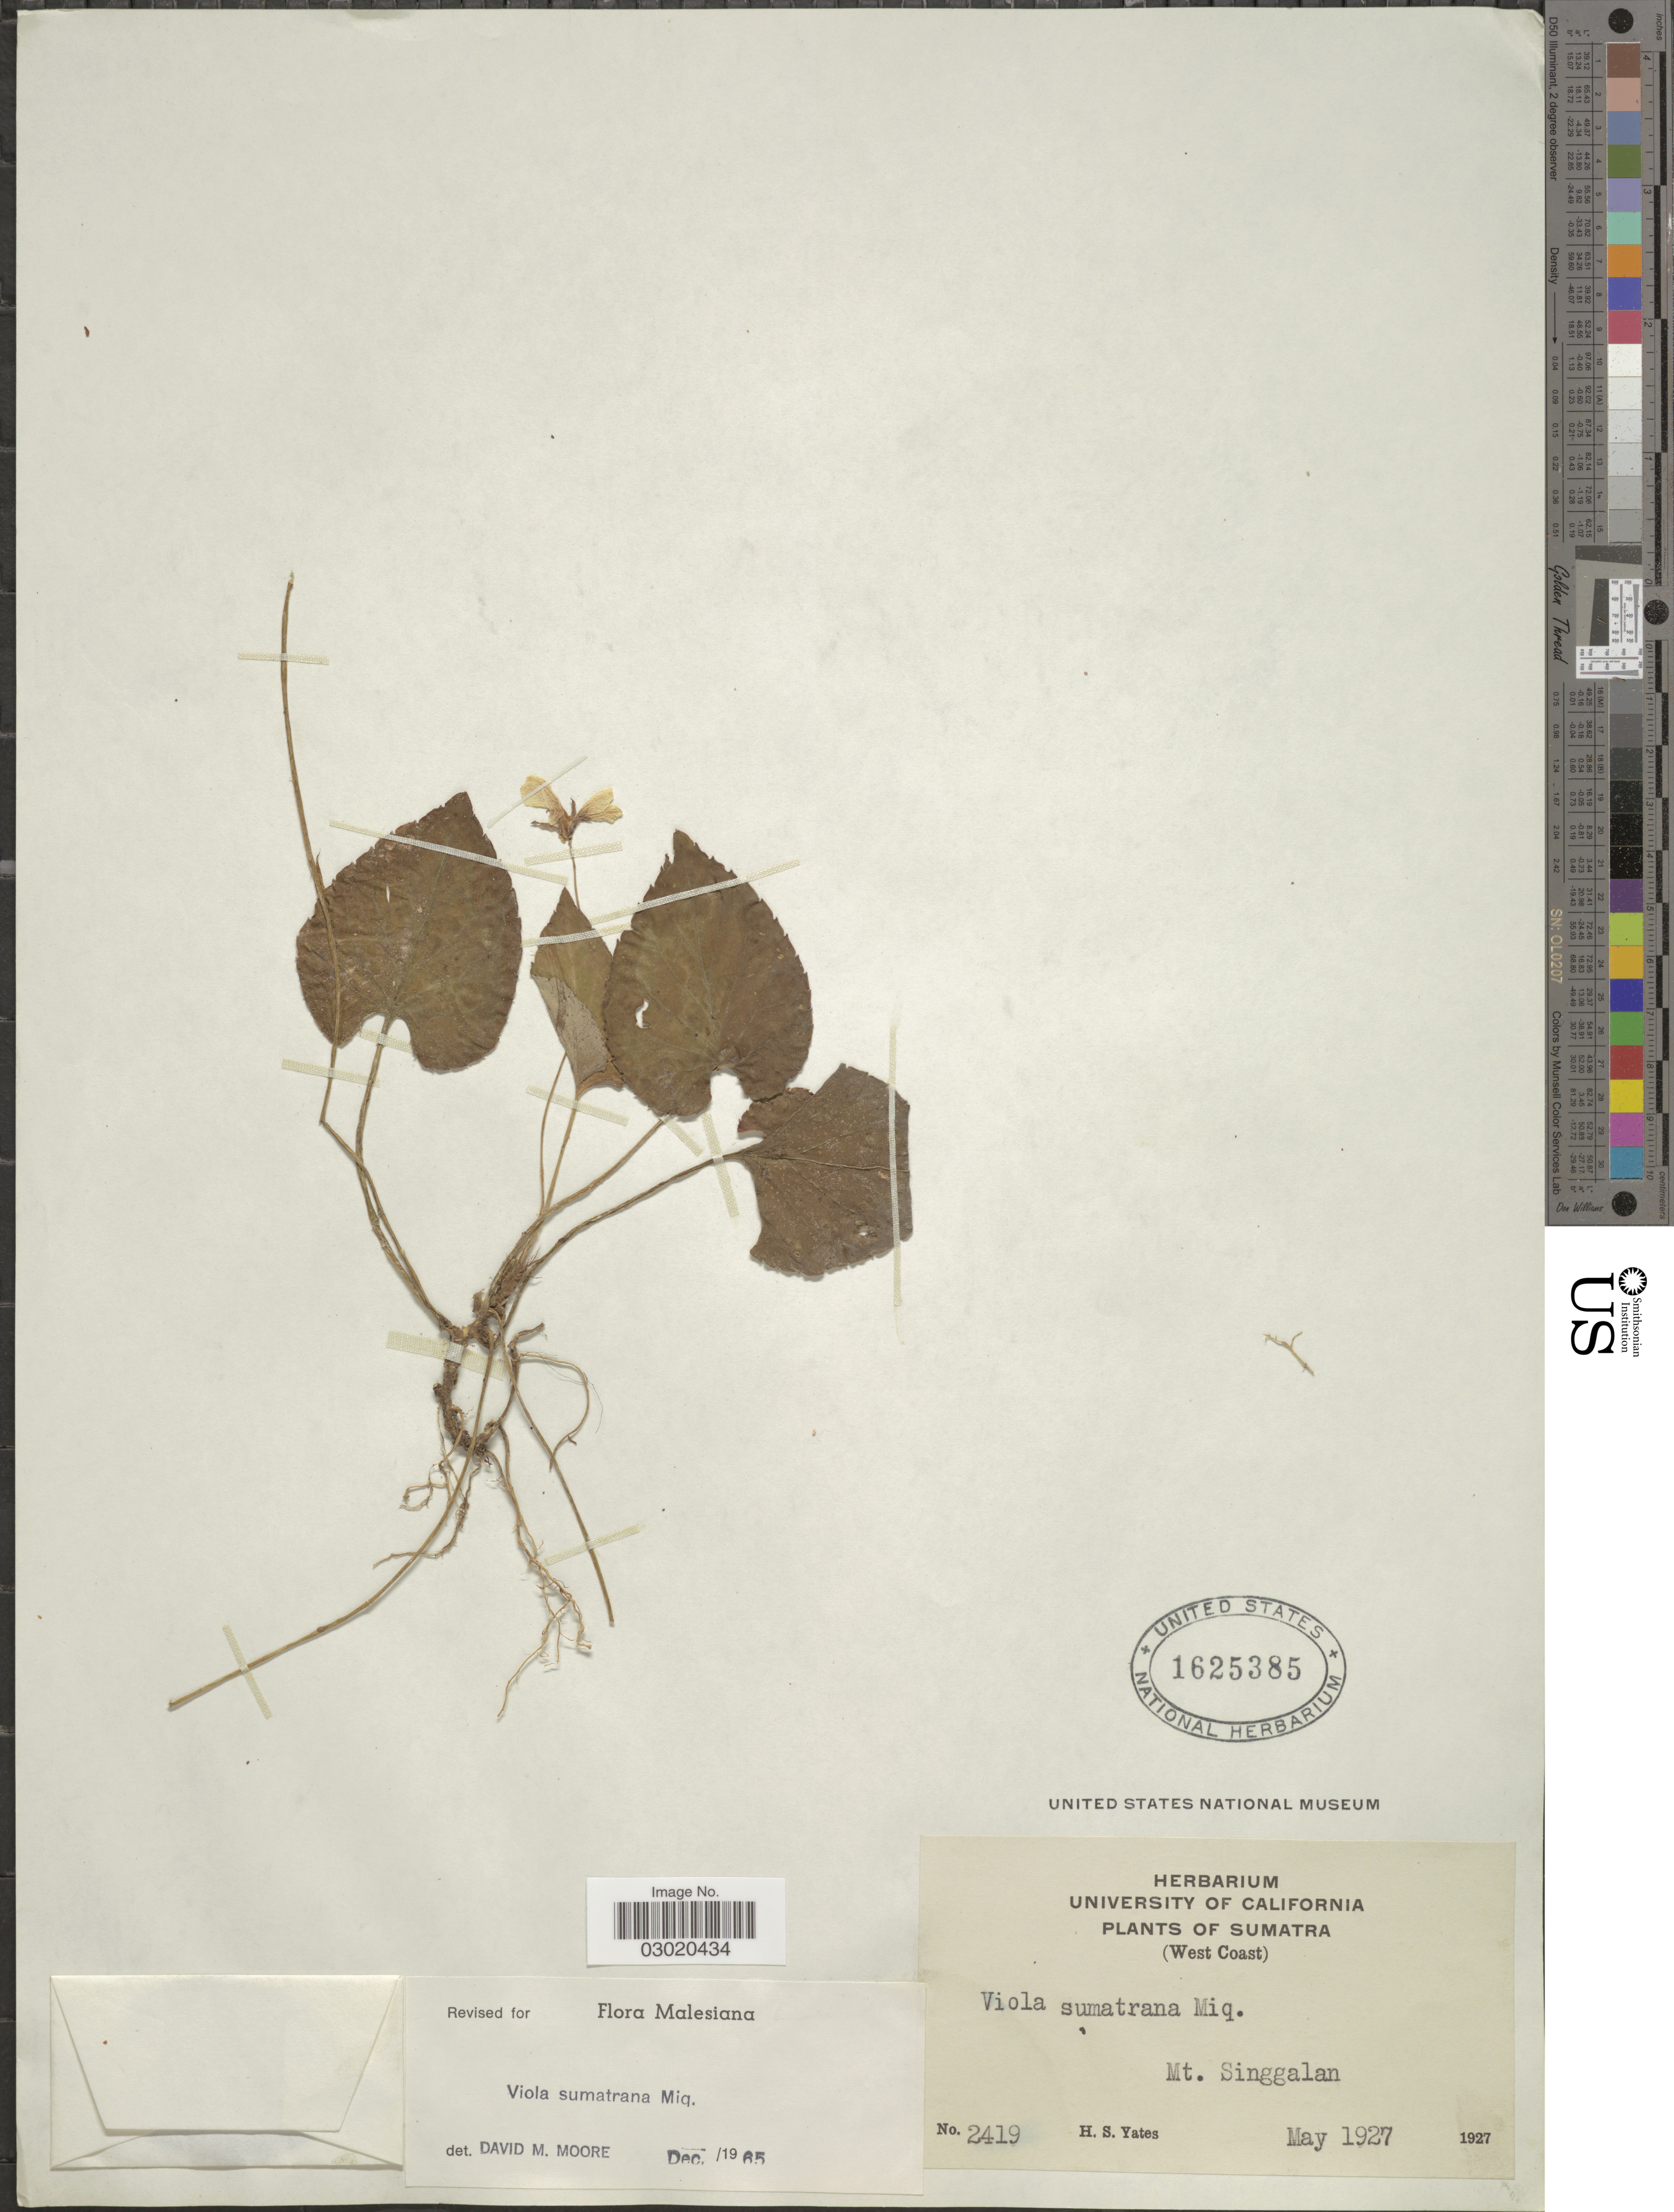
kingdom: Plantae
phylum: Tracheophyta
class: Magnoliopsida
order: Malpighiales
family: Violaceae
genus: Viola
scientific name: Viola sumatrana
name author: Miq.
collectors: H. S. Yates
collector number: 2419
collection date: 1927-05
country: Indonesia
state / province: Sumatra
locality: (West Coast). Mt. Singgalan.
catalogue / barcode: US 1625385